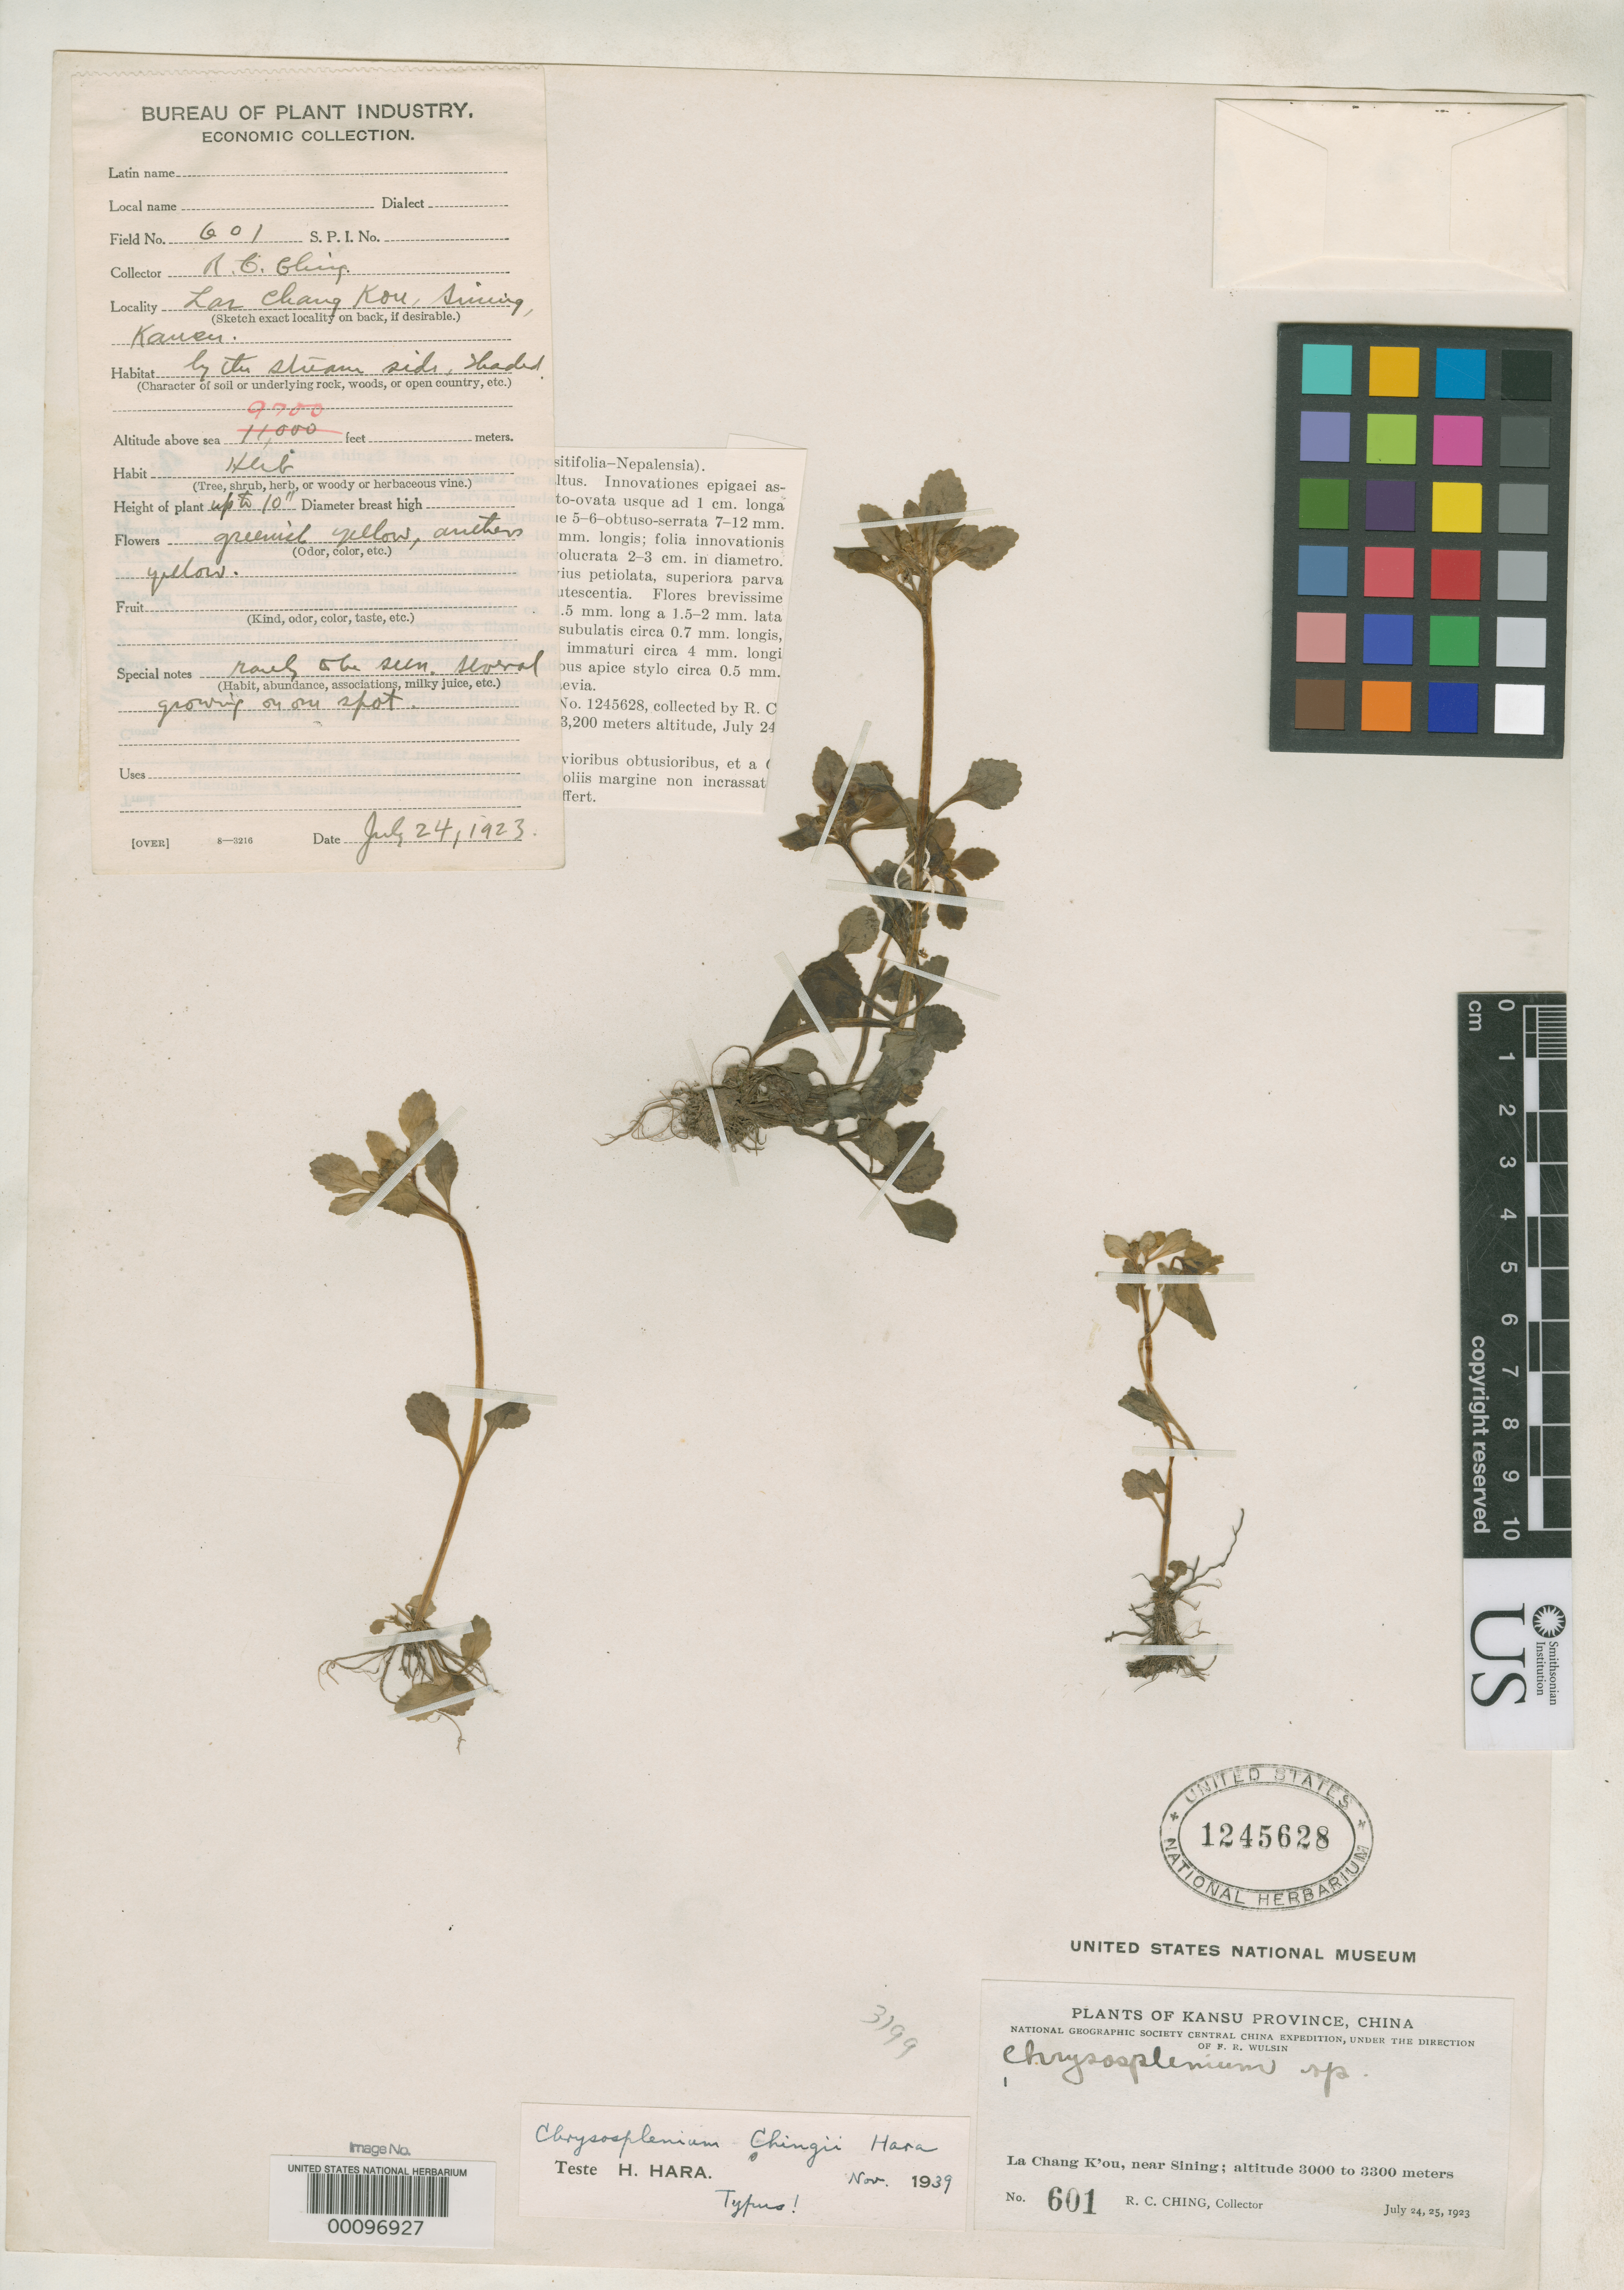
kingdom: Plantae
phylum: Tracheophyta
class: Magnoliopsida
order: Saxifragales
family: Saxifragaceae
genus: Chrysosplenium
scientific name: Chrysosplenium chingii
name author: H. Hara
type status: Holotype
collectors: R. C. Ching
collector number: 601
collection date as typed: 24 Jul 1923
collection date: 1923-07-24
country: China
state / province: Gansu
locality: La Chiang Kou, near Sining.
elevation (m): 3200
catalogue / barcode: US 1245628